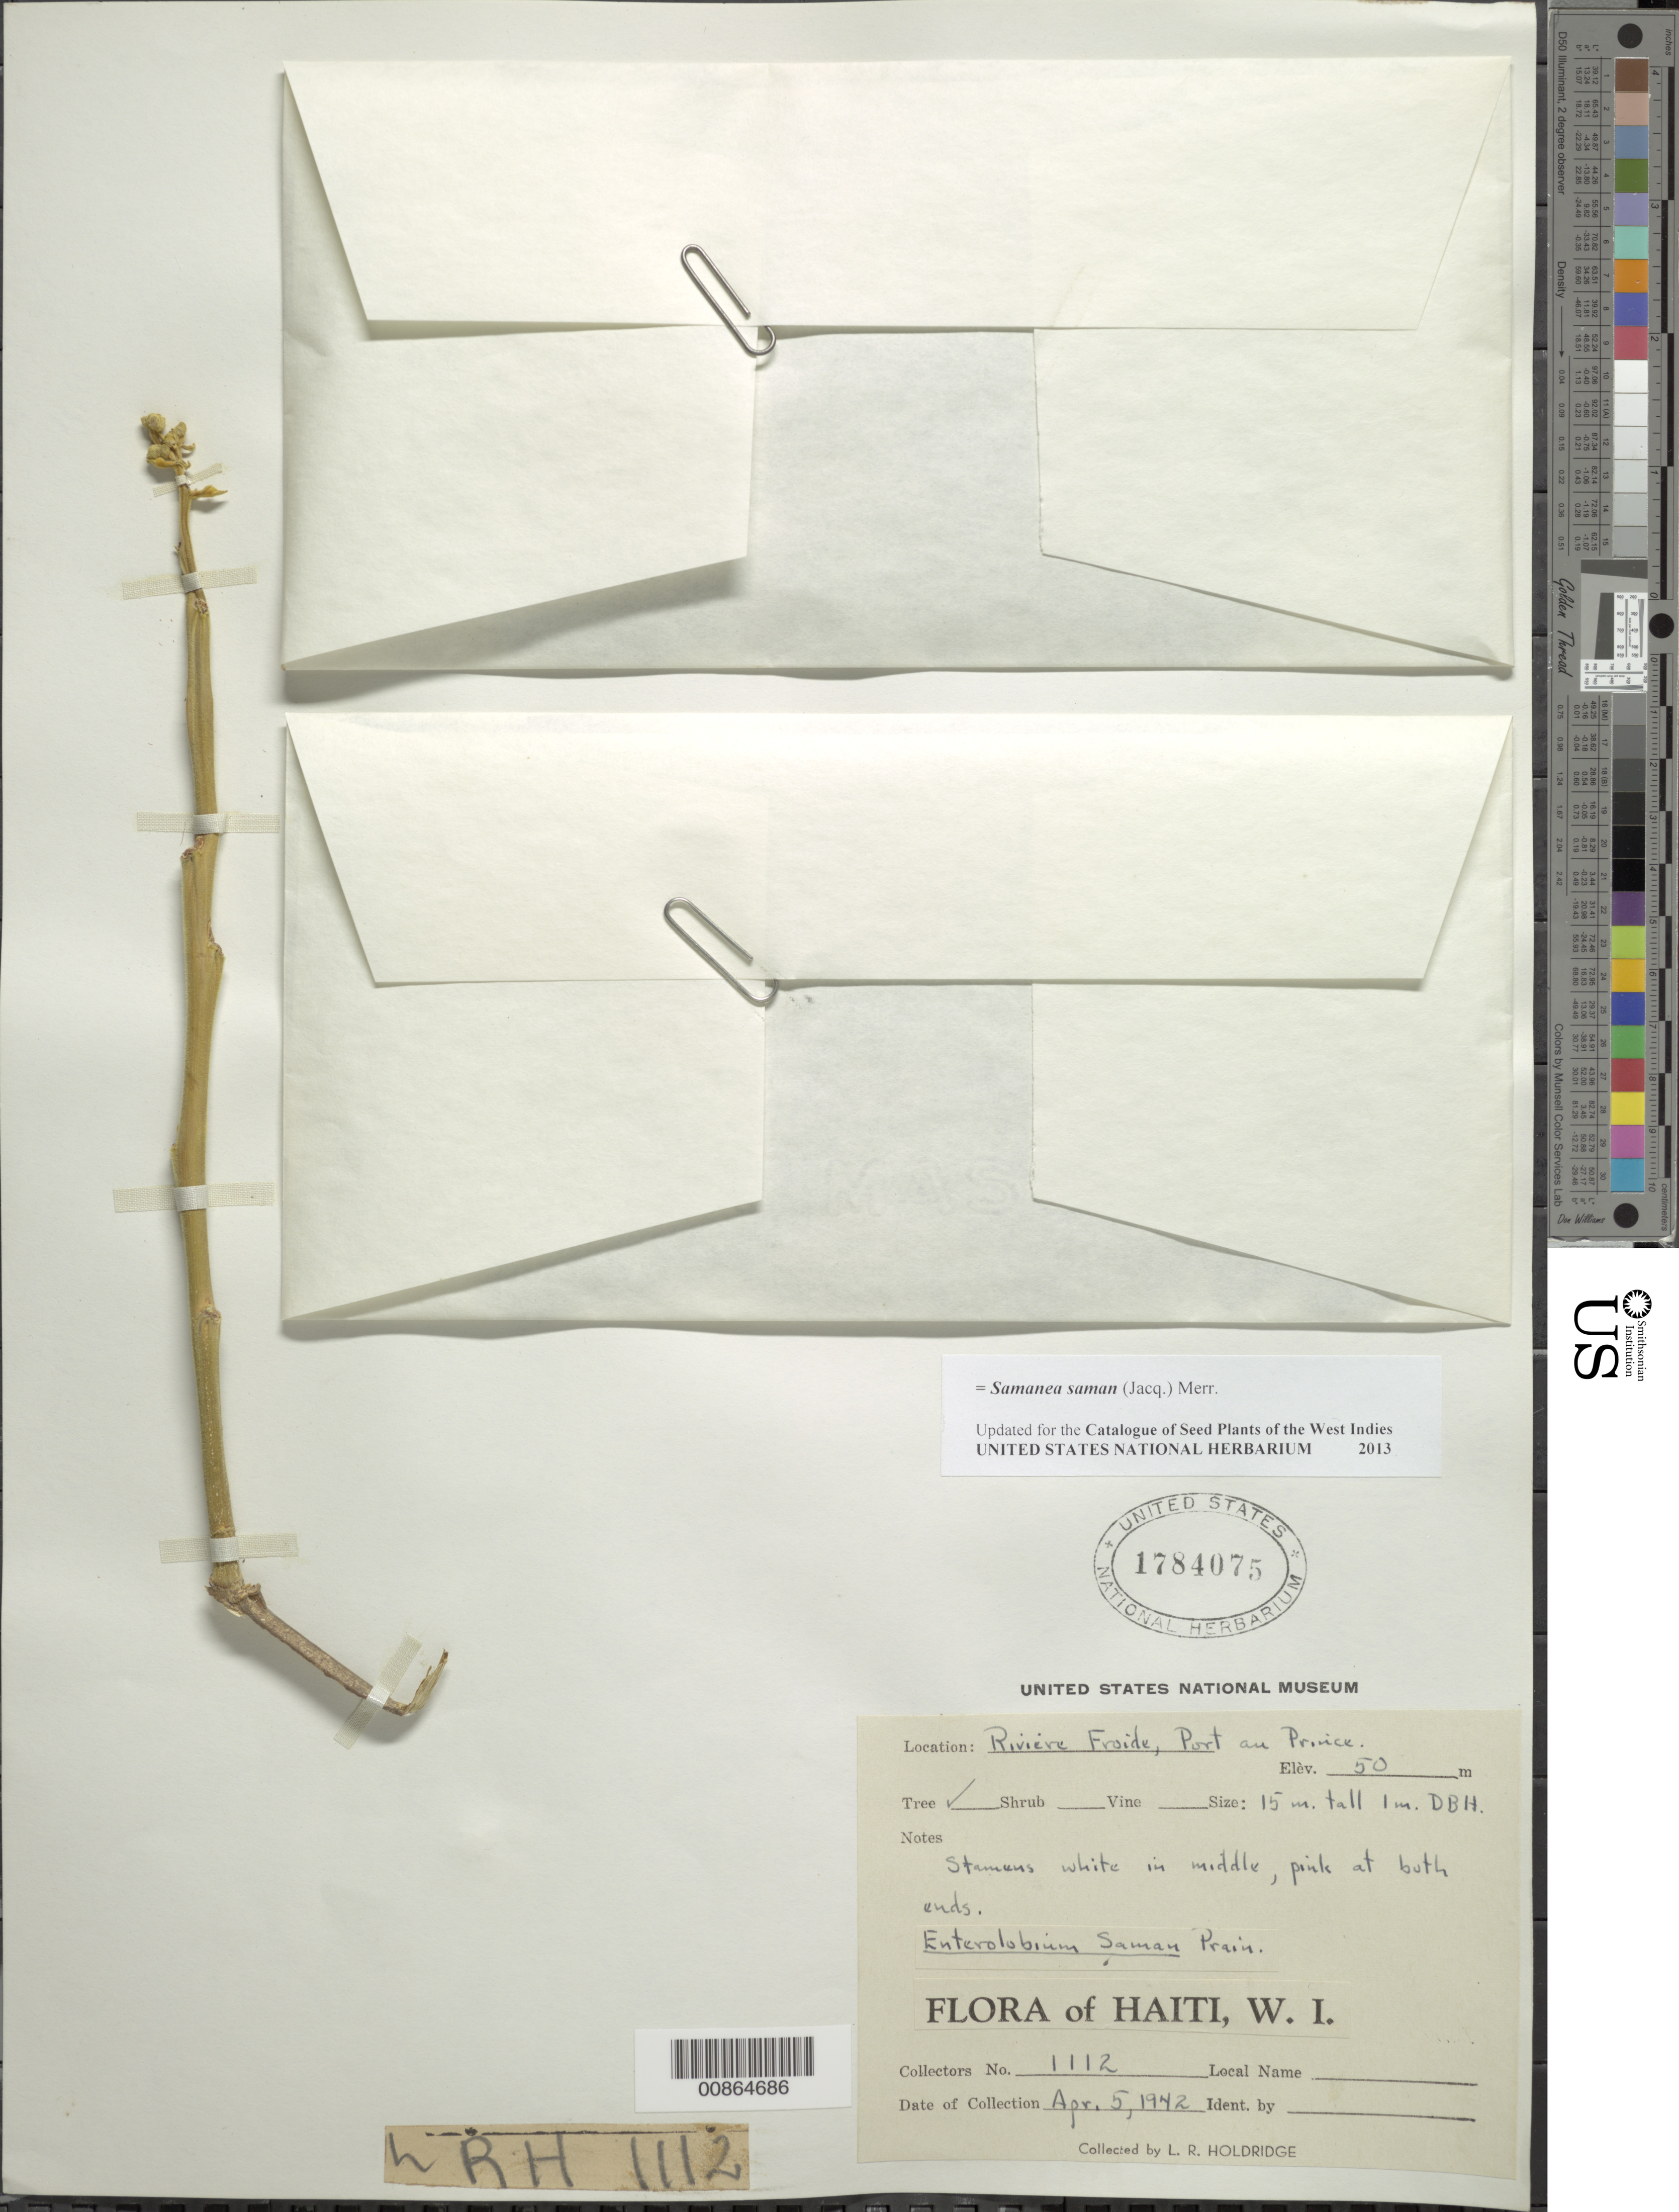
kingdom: Plantae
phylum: Tracheophyta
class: Magnoliopsida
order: Fabales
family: Fabaceae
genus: Samanea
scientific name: Samanea saman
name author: (Jacq.) Merr.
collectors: L. Holdridge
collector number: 1112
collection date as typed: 05 Apr 1942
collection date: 1942-04-05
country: Haiti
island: Hispaniola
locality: Rivière Froide, Port au Prince.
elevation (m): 50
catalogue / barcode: US 1784075